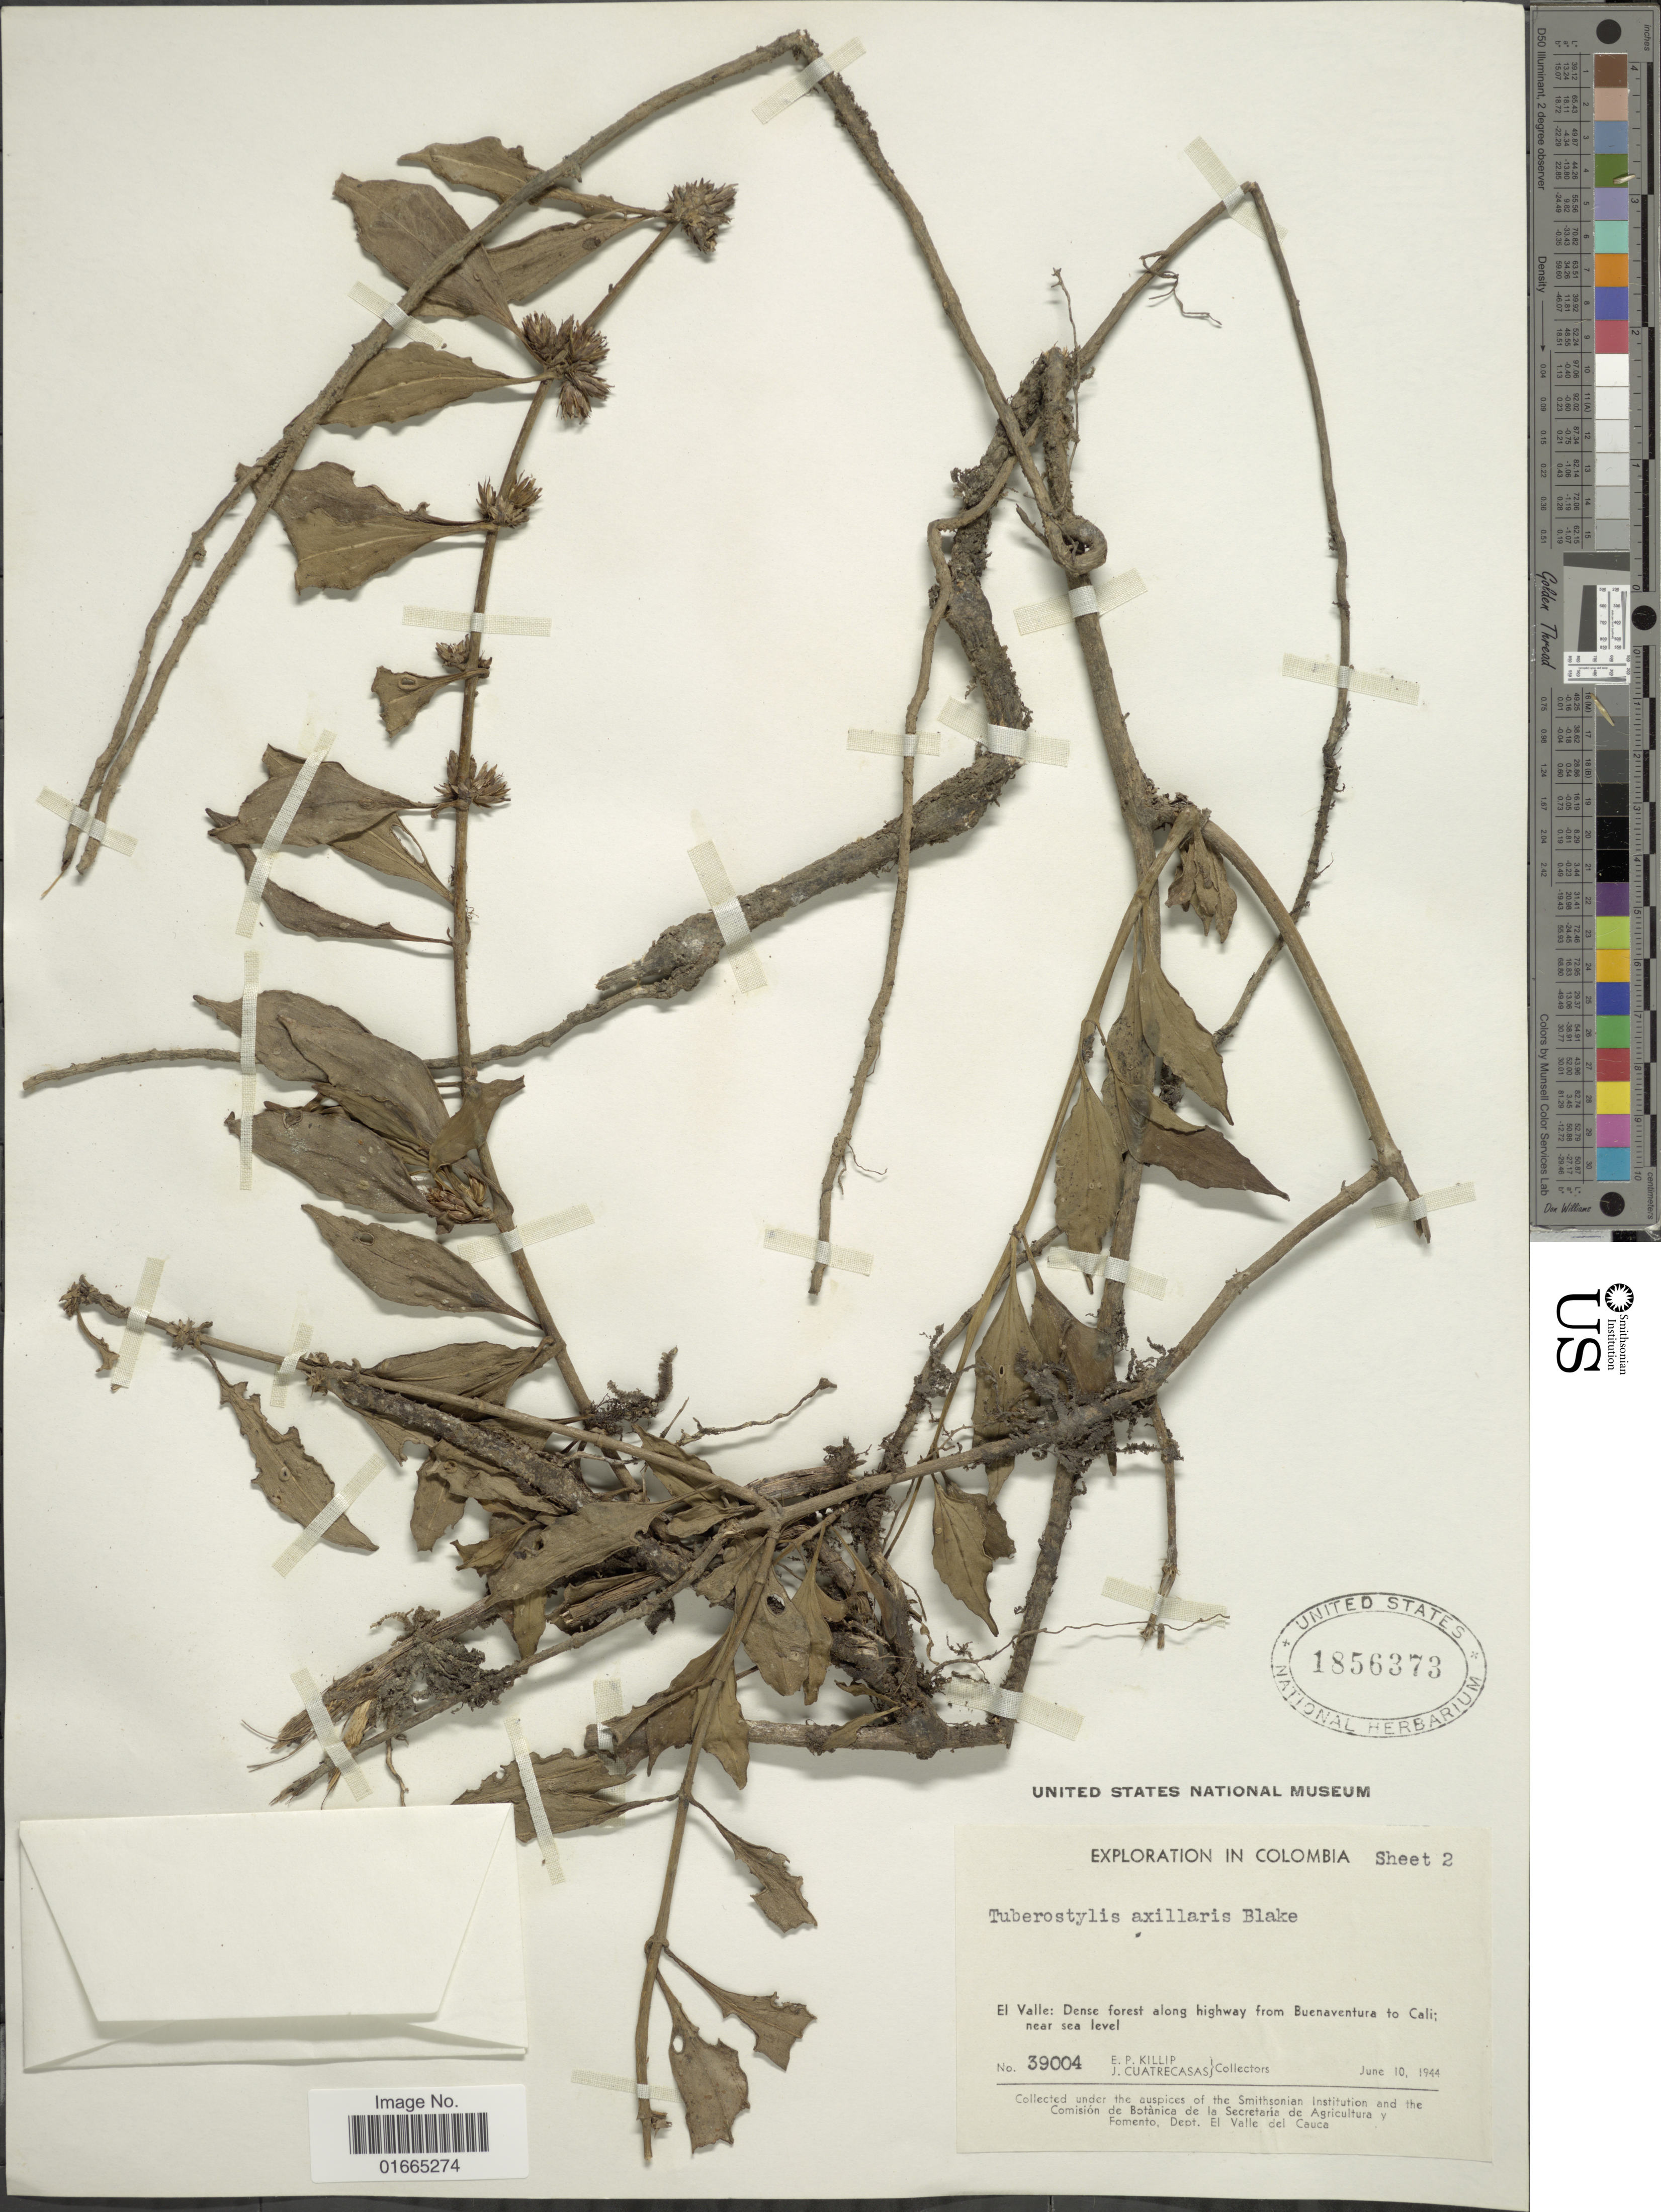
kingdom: Plantae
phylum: Tracheophyta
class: Magnoliopsida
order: Asterales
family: Asteraceae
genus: Tuberostylis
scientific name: Tuberostylis axillaris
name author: S.F. Blake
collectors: E. P. Killip & J. Cuatrecasas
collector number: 39004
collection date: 1944-06-10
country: Colombia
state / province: Valle del Cauca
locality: El Valle: Dense forest along highway from Buenaventura to Cali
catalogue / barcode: US 1856373